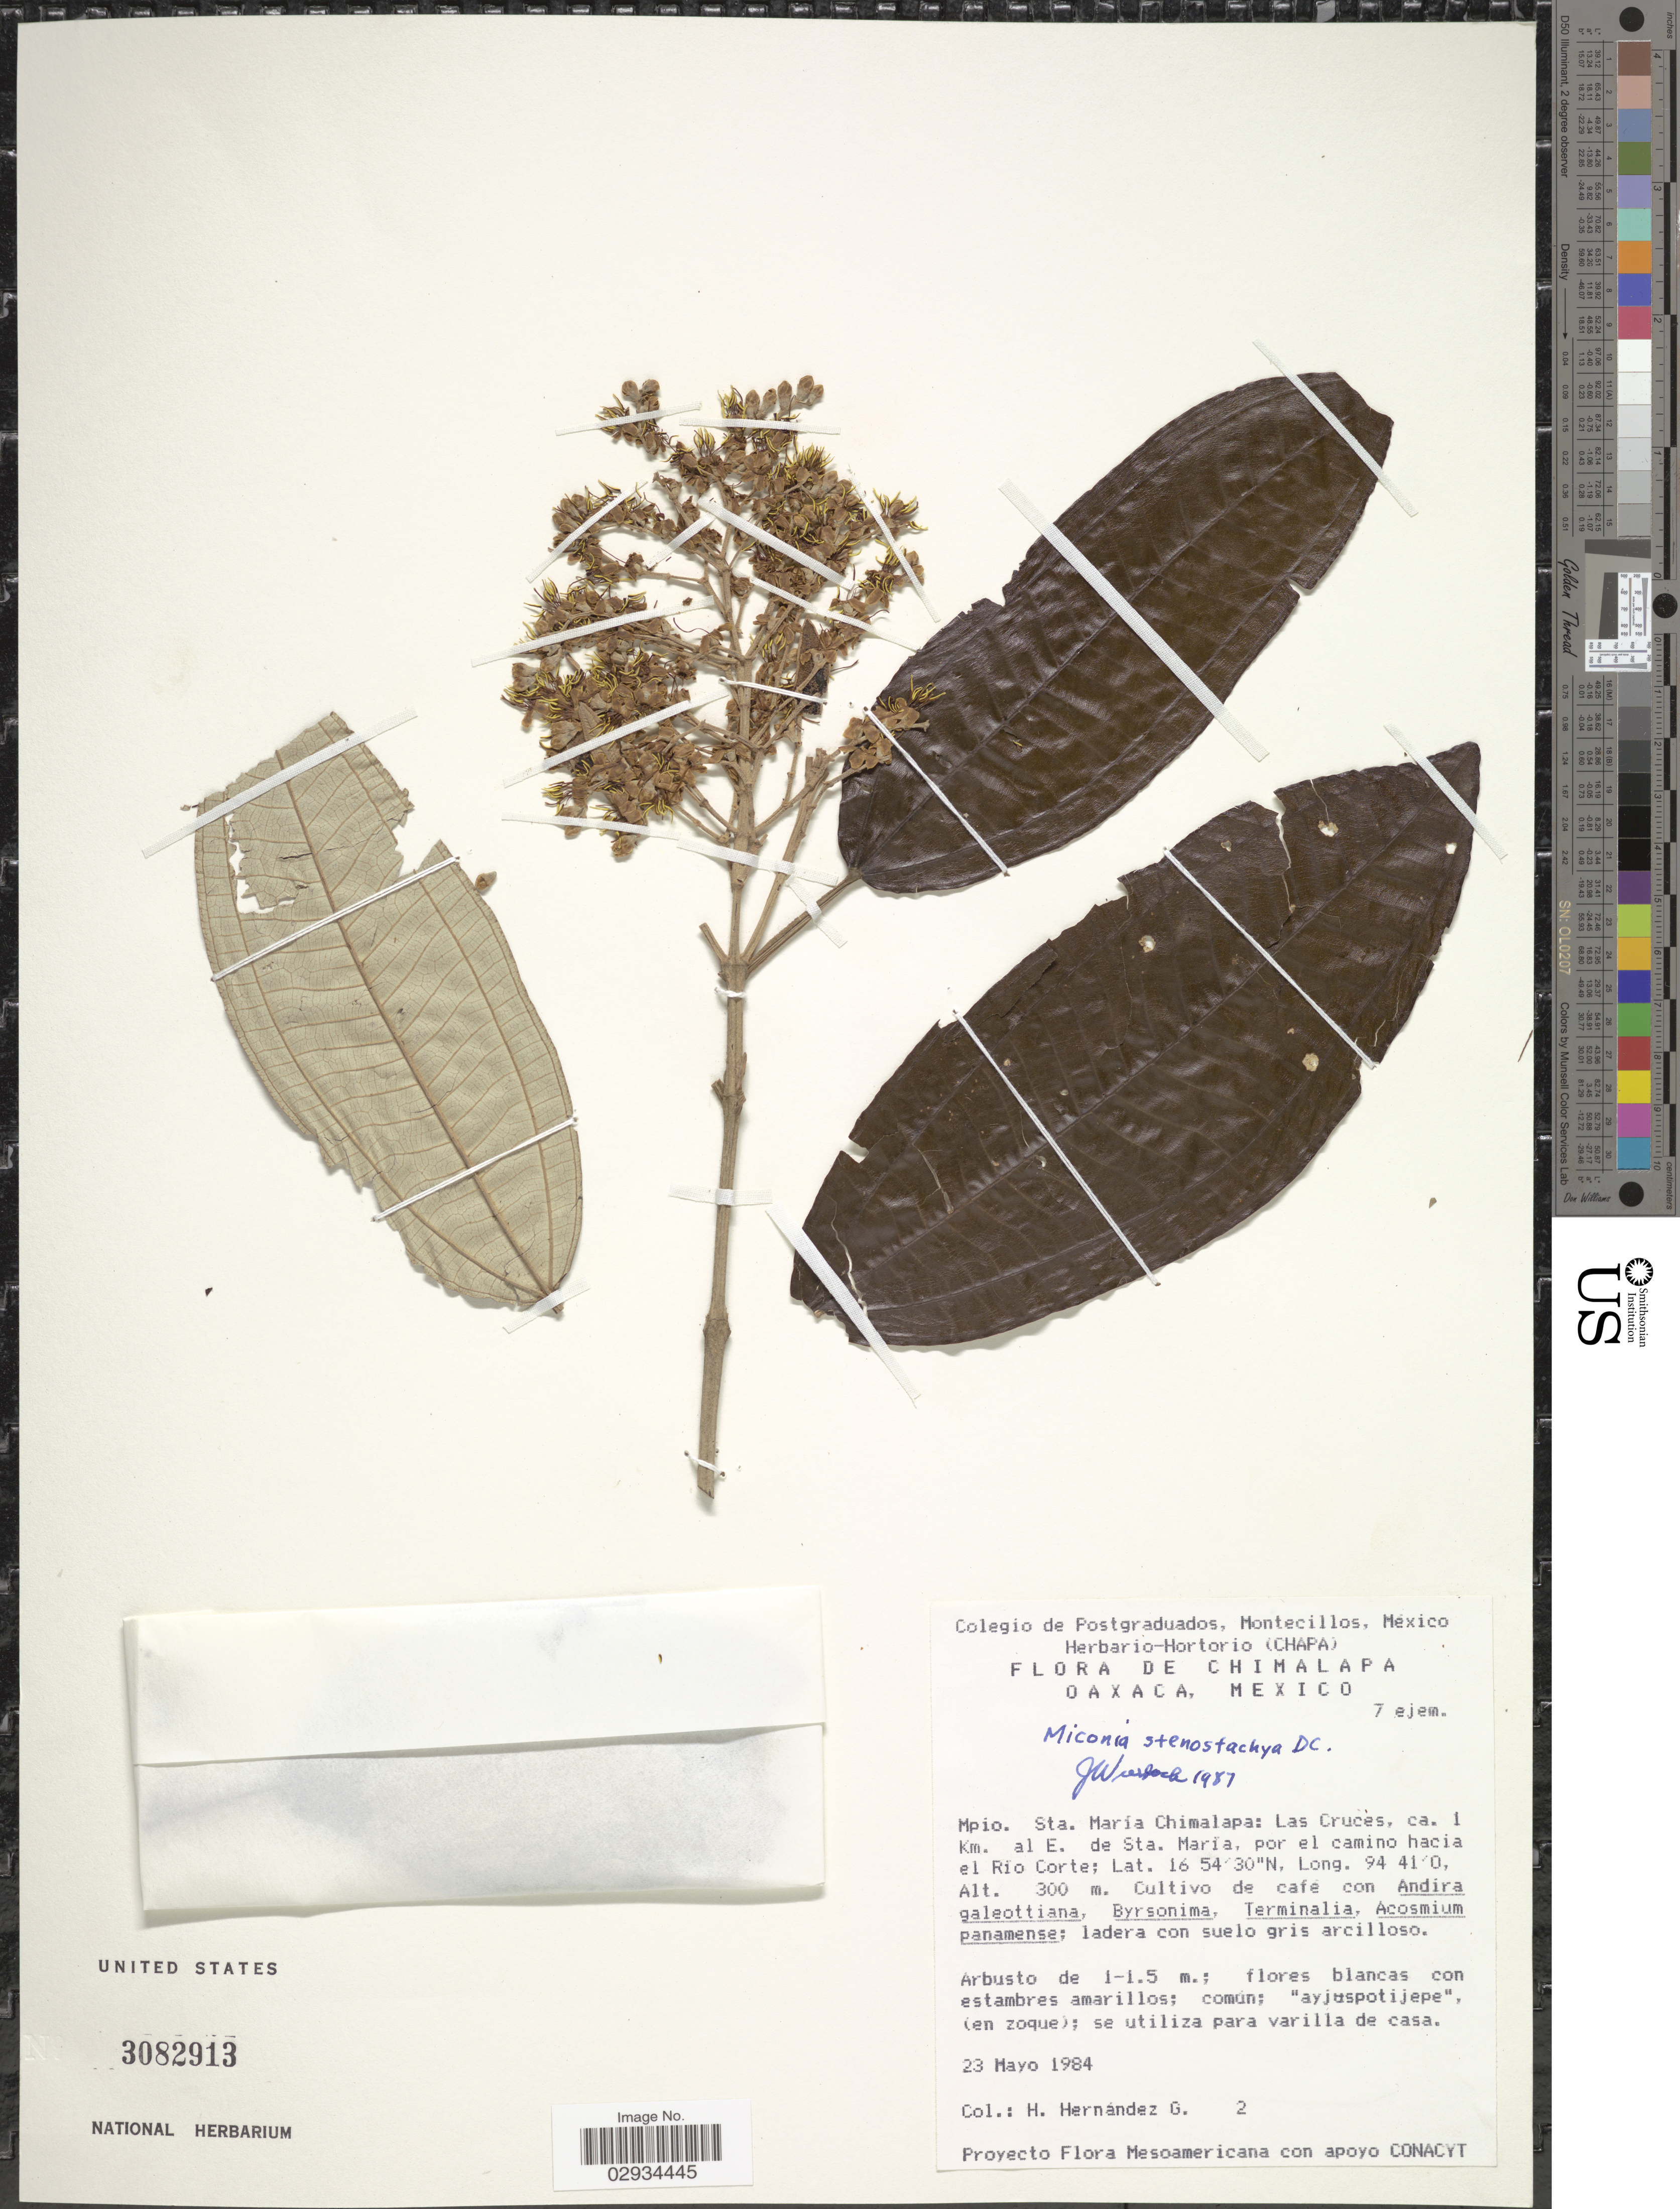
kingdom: Plantae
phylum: Tracheophyta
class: Magnoliopsida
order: Myrtales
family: Melastomataceae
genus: Miconia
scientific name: Miconia stenostachya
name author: DC.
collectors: H. Hernandez G.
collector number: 2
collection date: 1984-05-23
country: Mexico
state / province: Oaxaca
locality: Chimalapa. Mpio. Sta. María Chimalapa: Las Cruces, ca. 1 Km. al E. de Sta. María, por el camino hacia el Rio Corte.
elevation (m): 300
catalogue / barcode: US 3082913